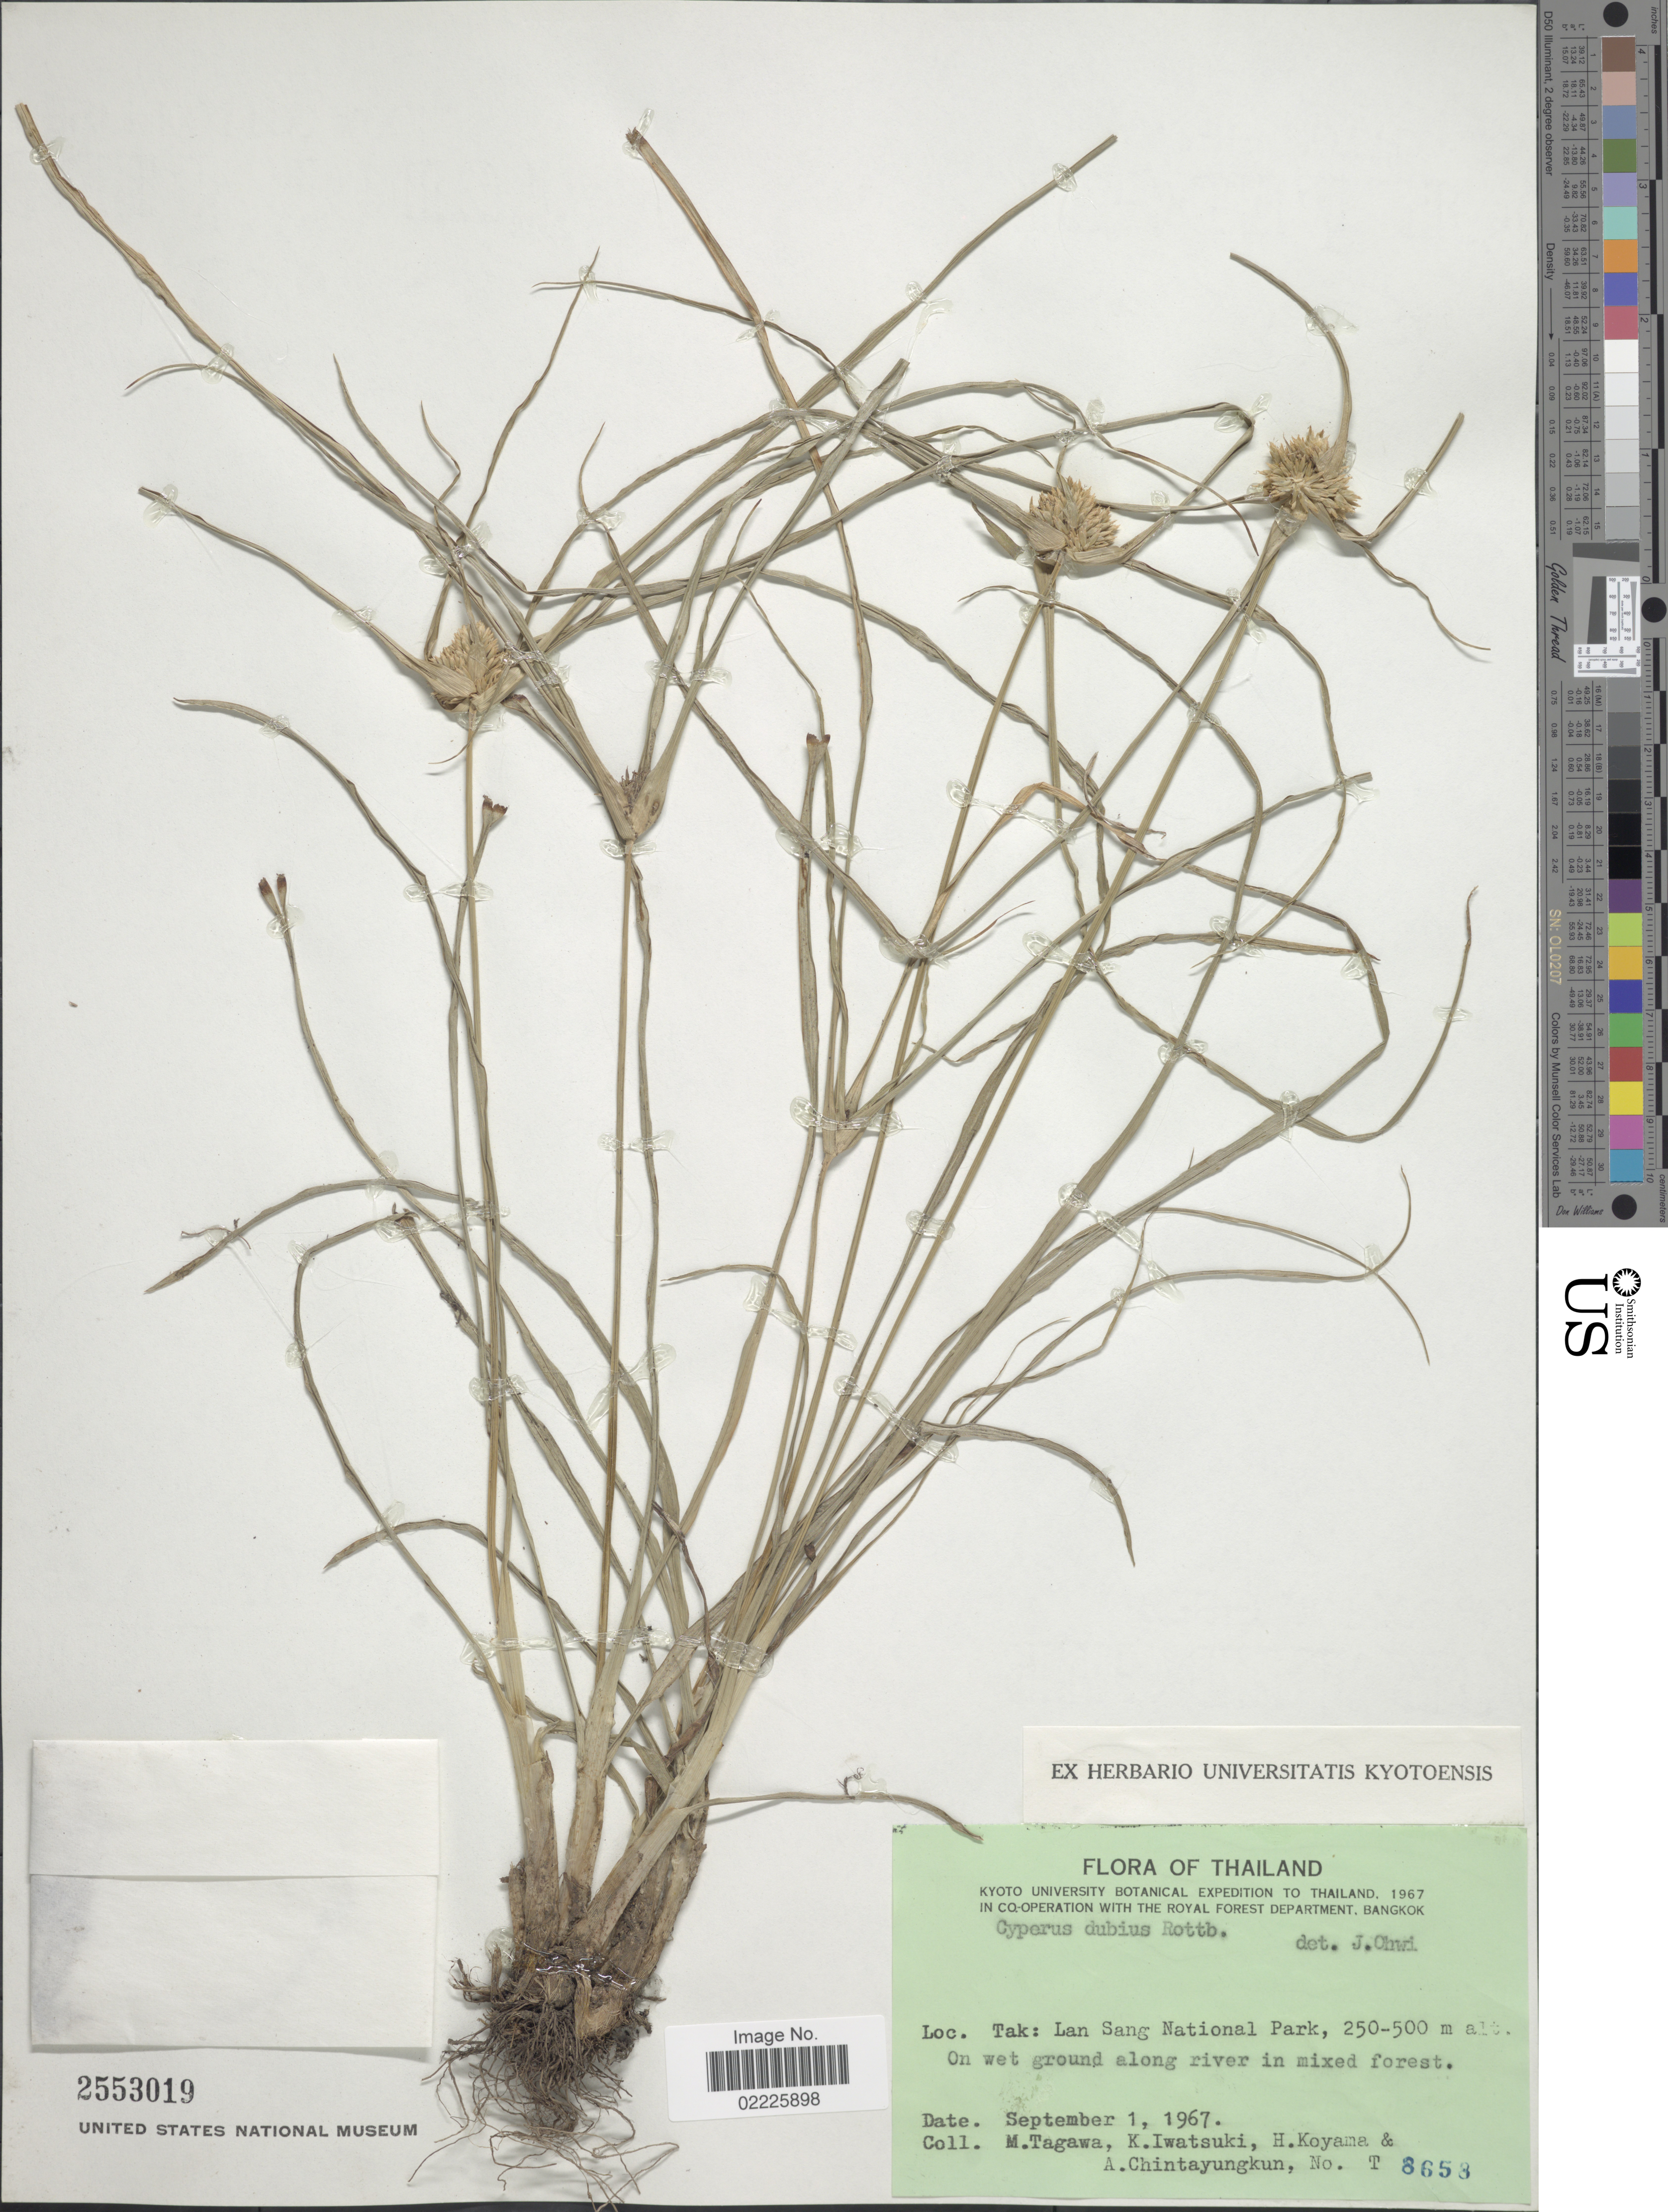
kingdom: Plantae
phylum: Tracheophyta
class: Liliopsida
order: Poales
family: Cyperaceae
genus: Cyperus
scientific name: Cyperus dubius Rottb. var. dubius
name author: Rottb.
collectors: M. Tagawa, K. Iwatsuki, H. Koyama & A. Chintayungkun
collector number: T 8653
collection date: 1967-09-01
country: Thailand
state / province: Tak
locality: Lan Sang National Park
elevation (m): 250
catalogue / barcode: US 2553019